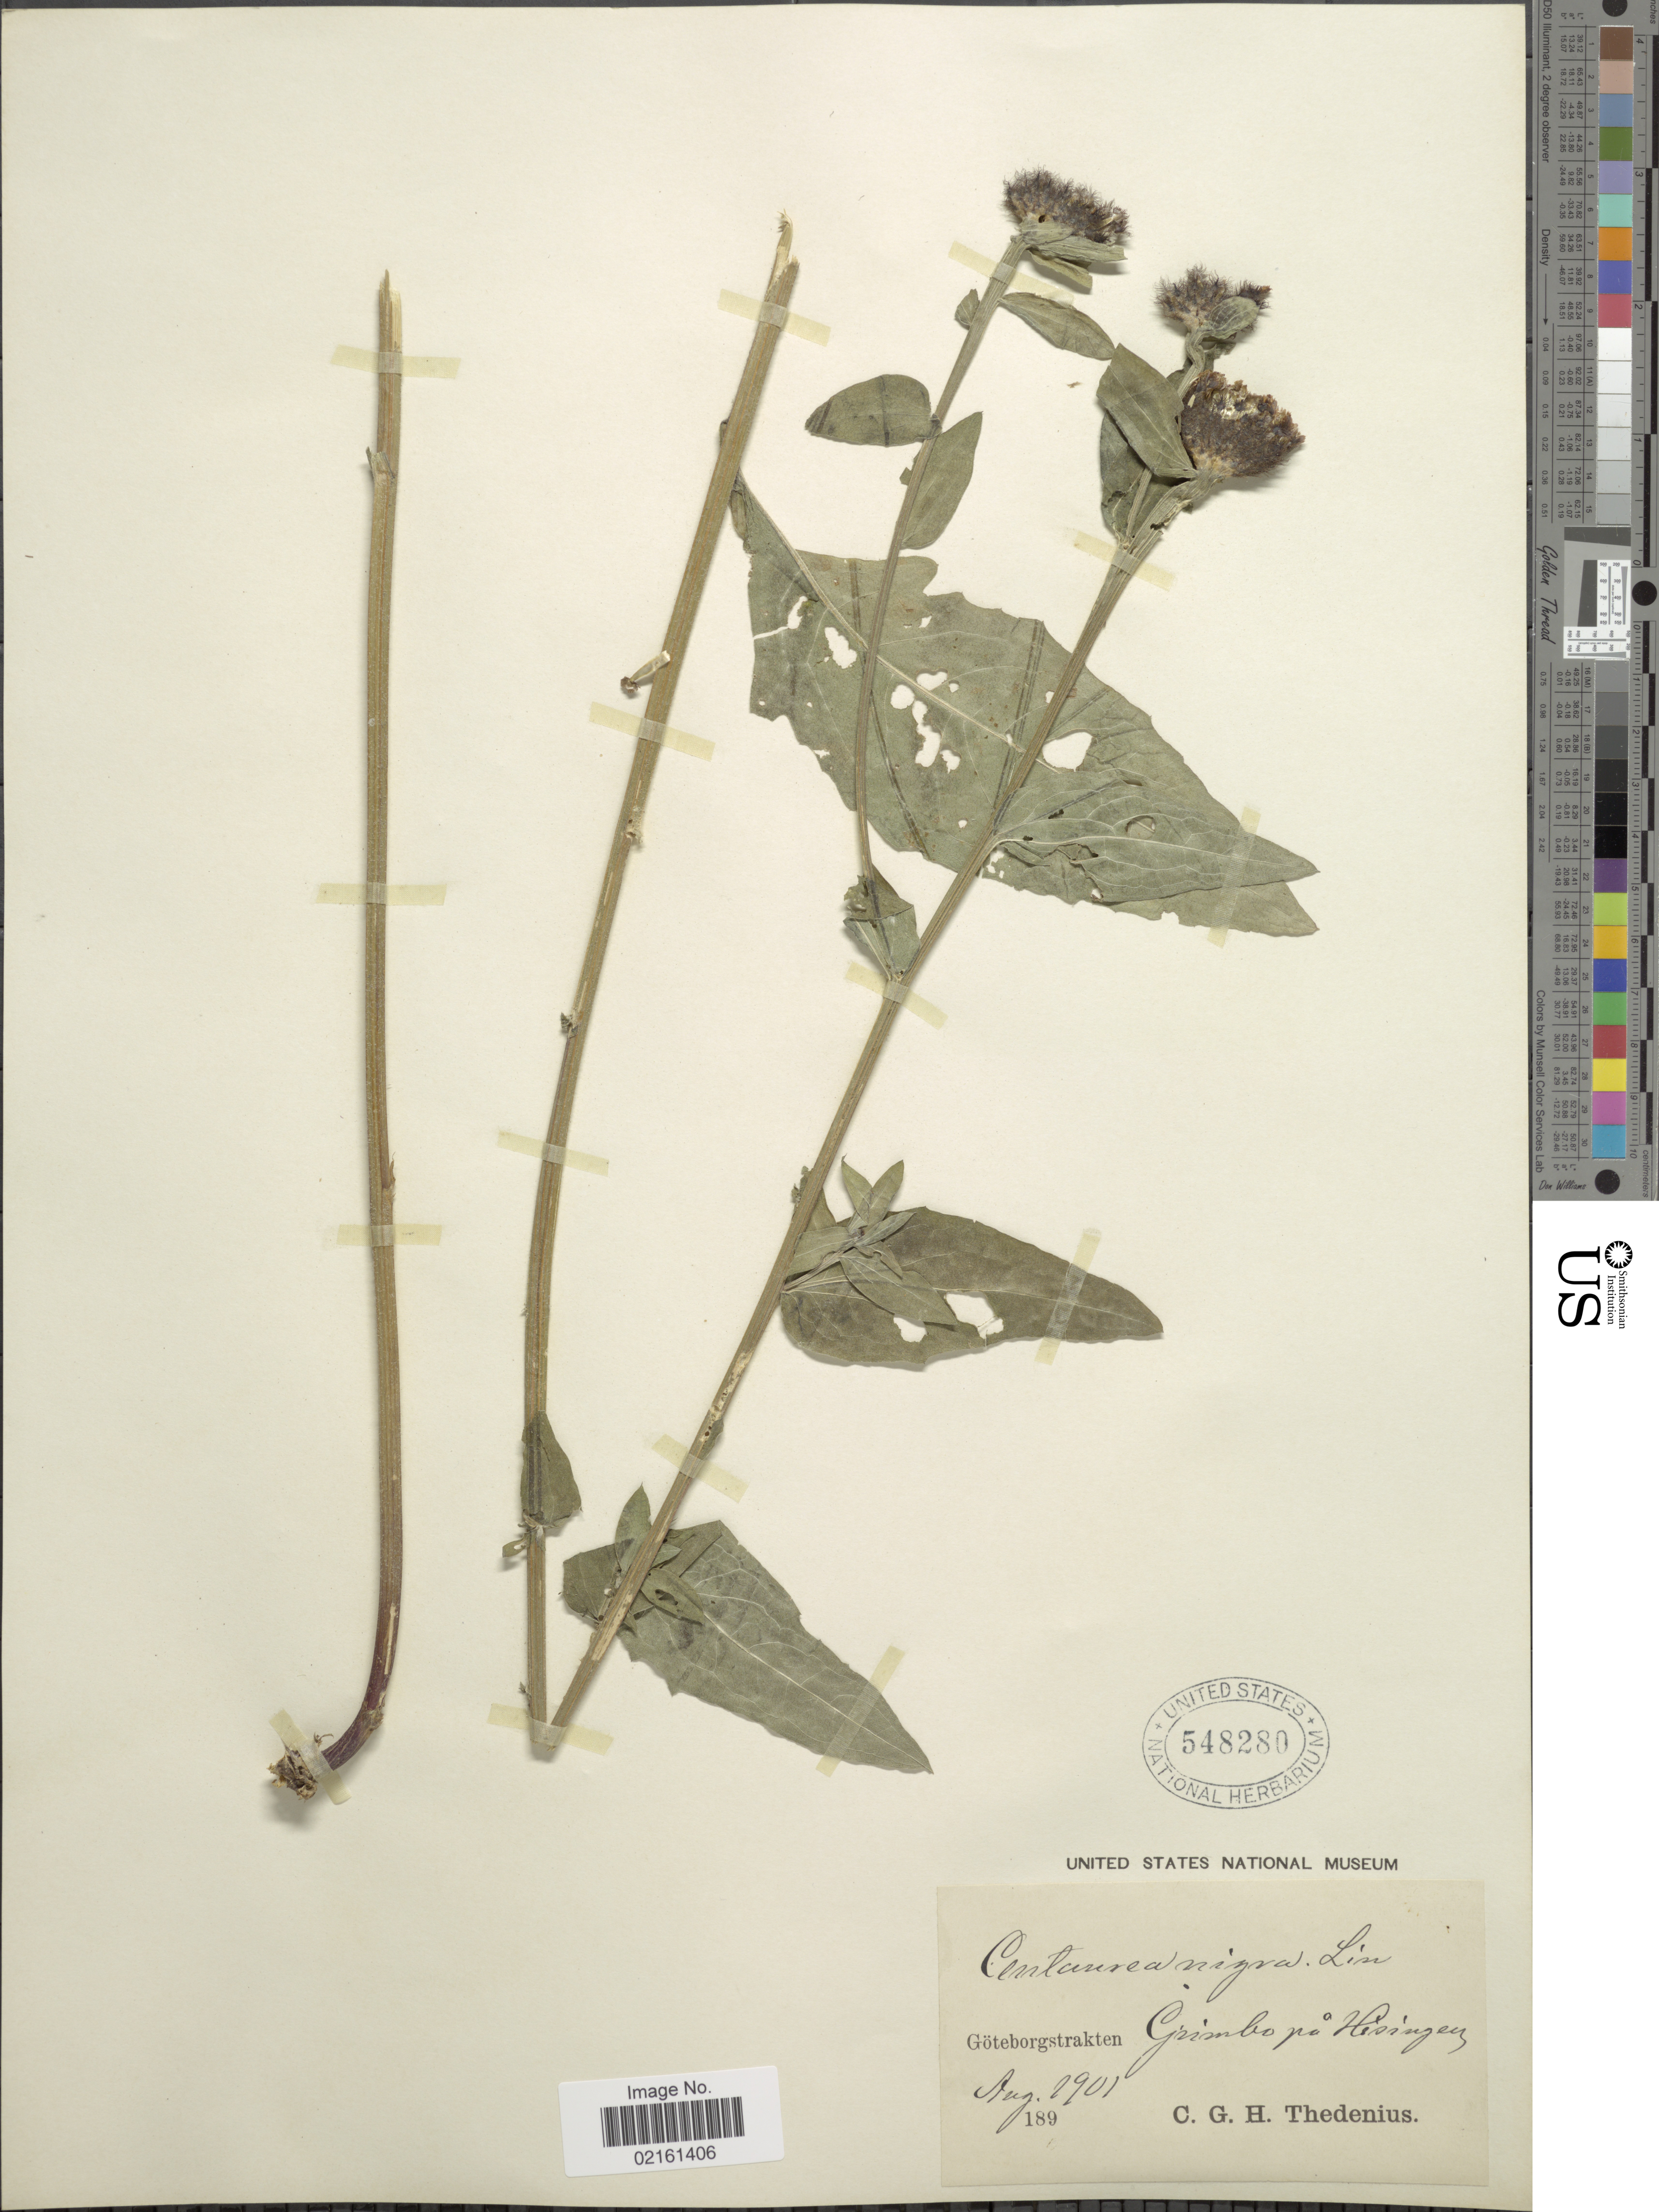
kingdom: Plantae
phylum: Tracheophyta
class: Magnoliopsida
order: Asterales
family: Asteraceae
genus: Centaurea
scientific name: Centaurea nigra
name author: L.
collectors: C. Thedenius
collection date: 1901-08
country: Sweden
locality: Goteborgstrakten, Grimbo pa Hisingen.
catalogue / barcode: US 548280